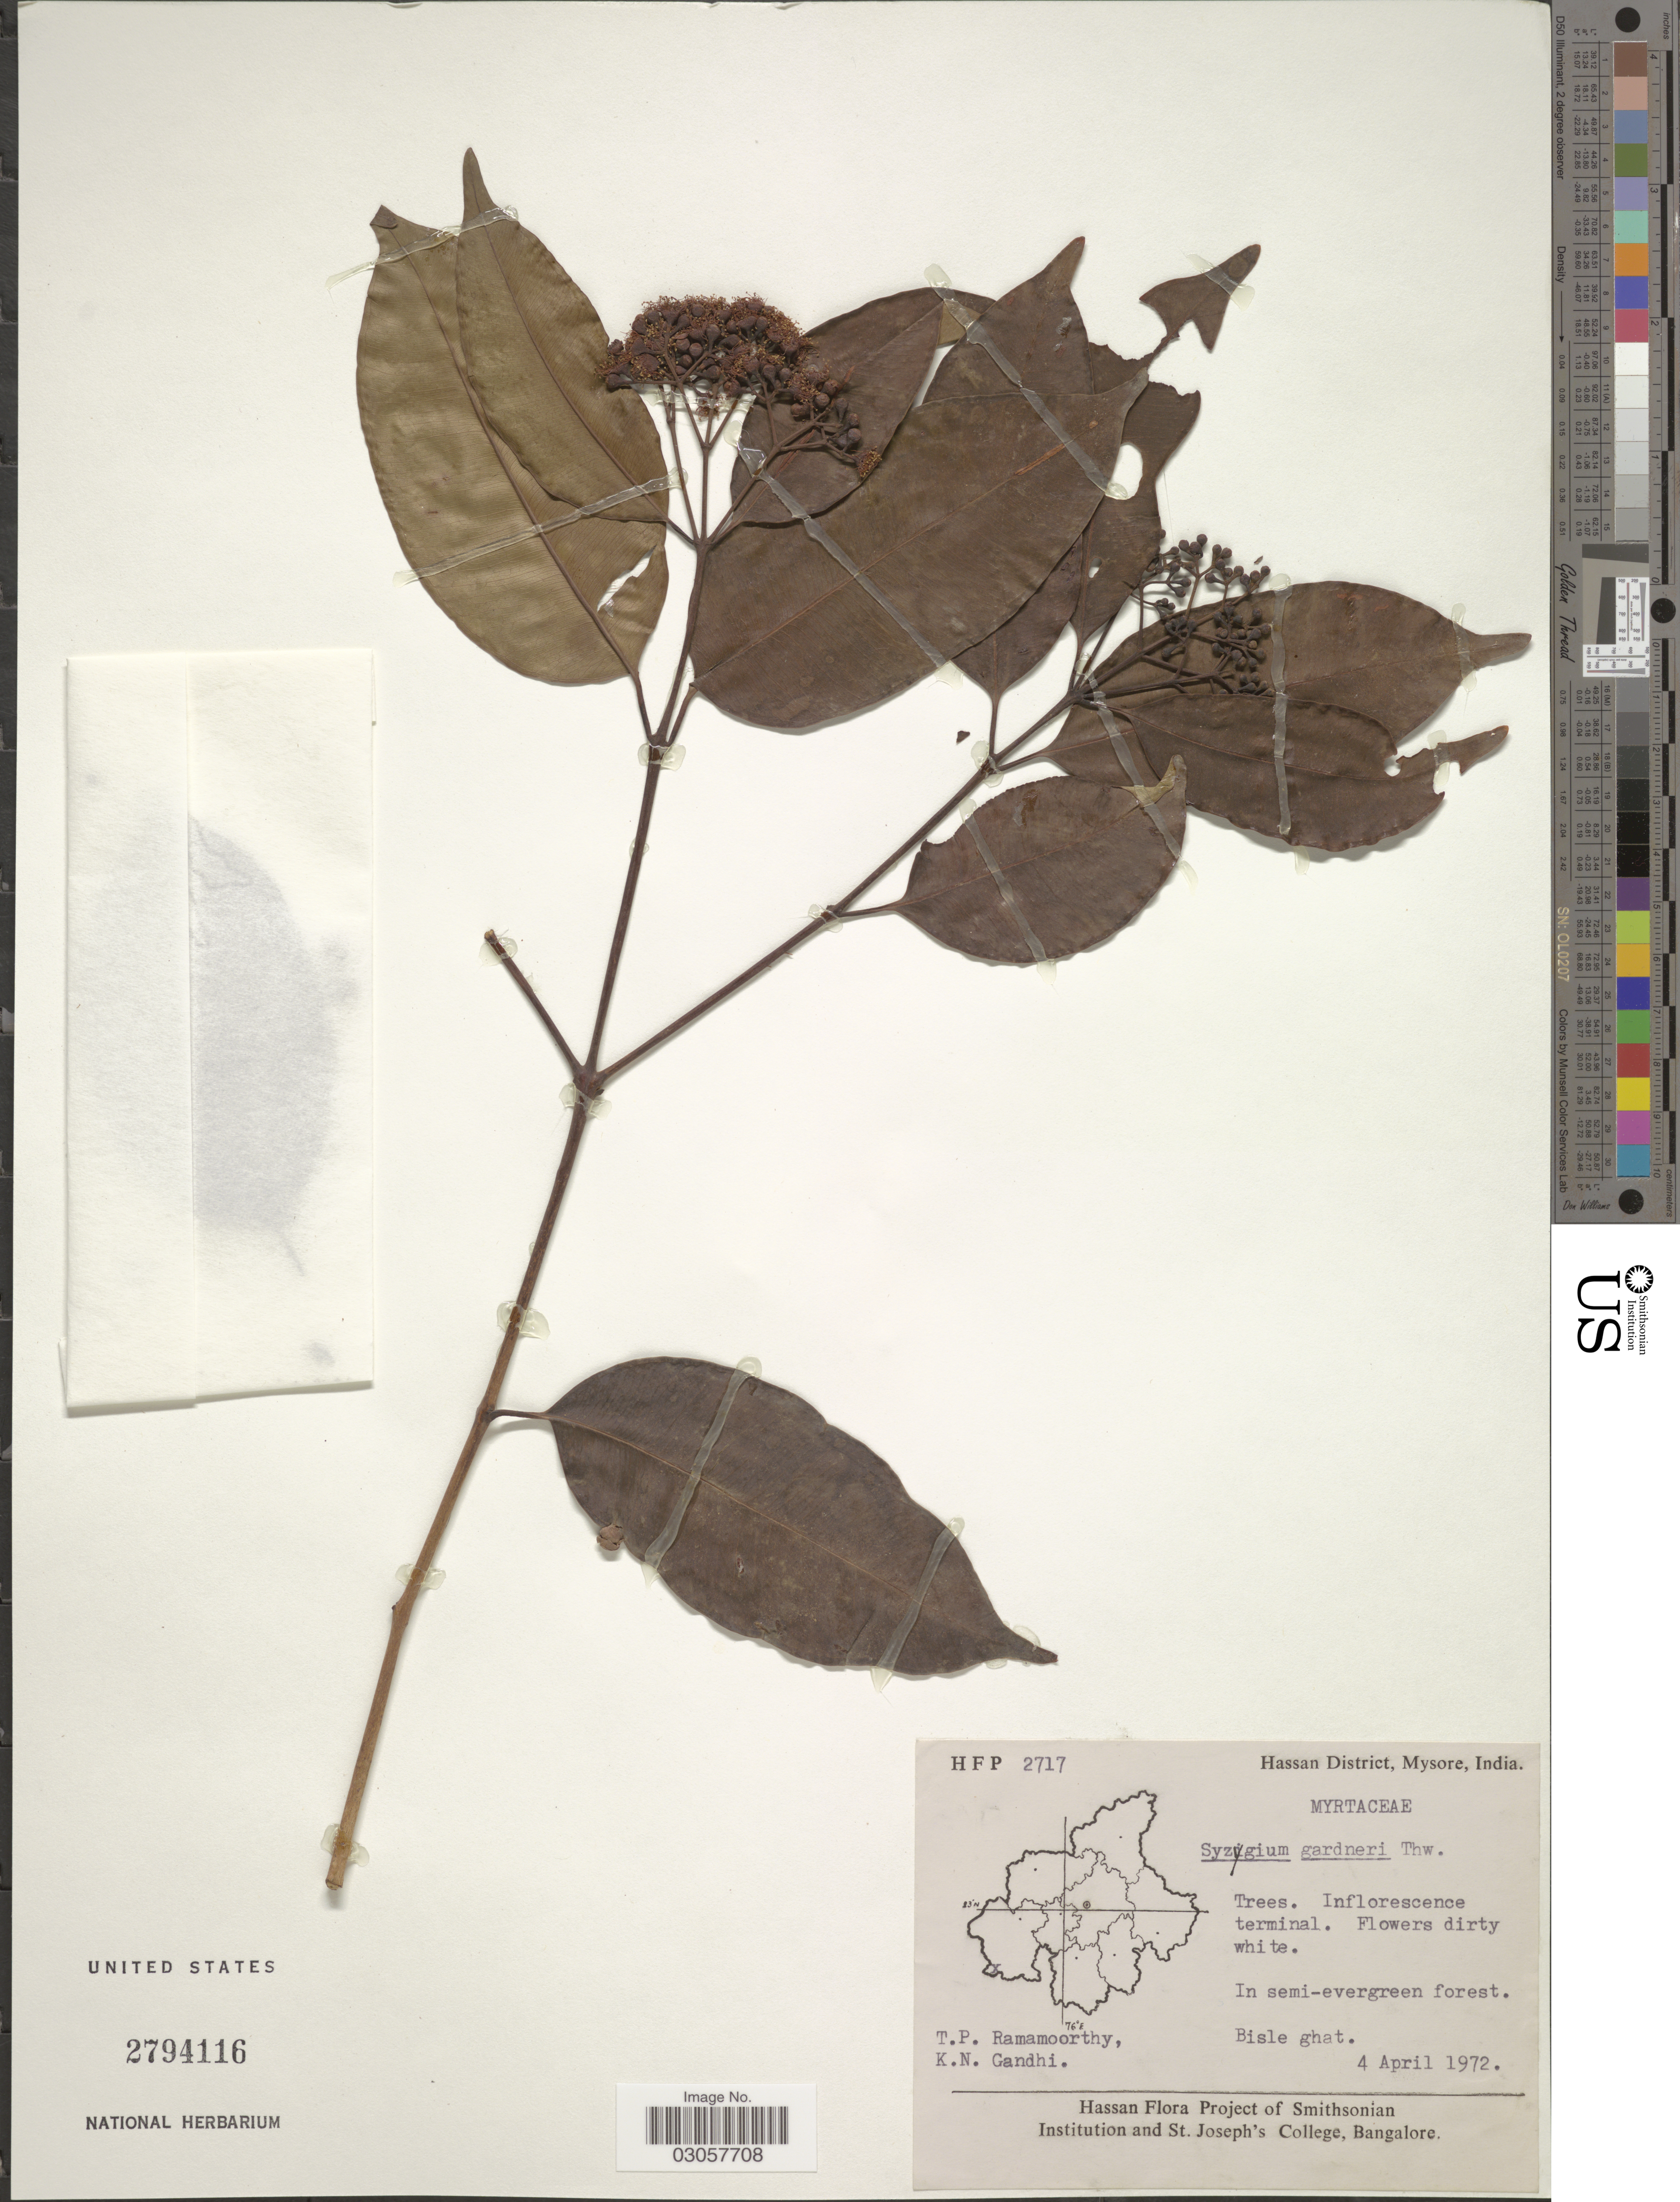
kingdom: Plantae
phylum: Tracheophyta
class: Magnoliopsida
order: Myrtales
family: Myrtaceae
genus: Syzygium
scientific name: Syzygium gardneri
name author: Thwaites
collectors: T. P. Ramamoorthy & K. N. Gandhi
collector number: HFP 2717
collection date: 1972-04-04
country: India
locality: Hassan District, Mysore. Bisle ghat.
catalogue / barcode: US 2794116